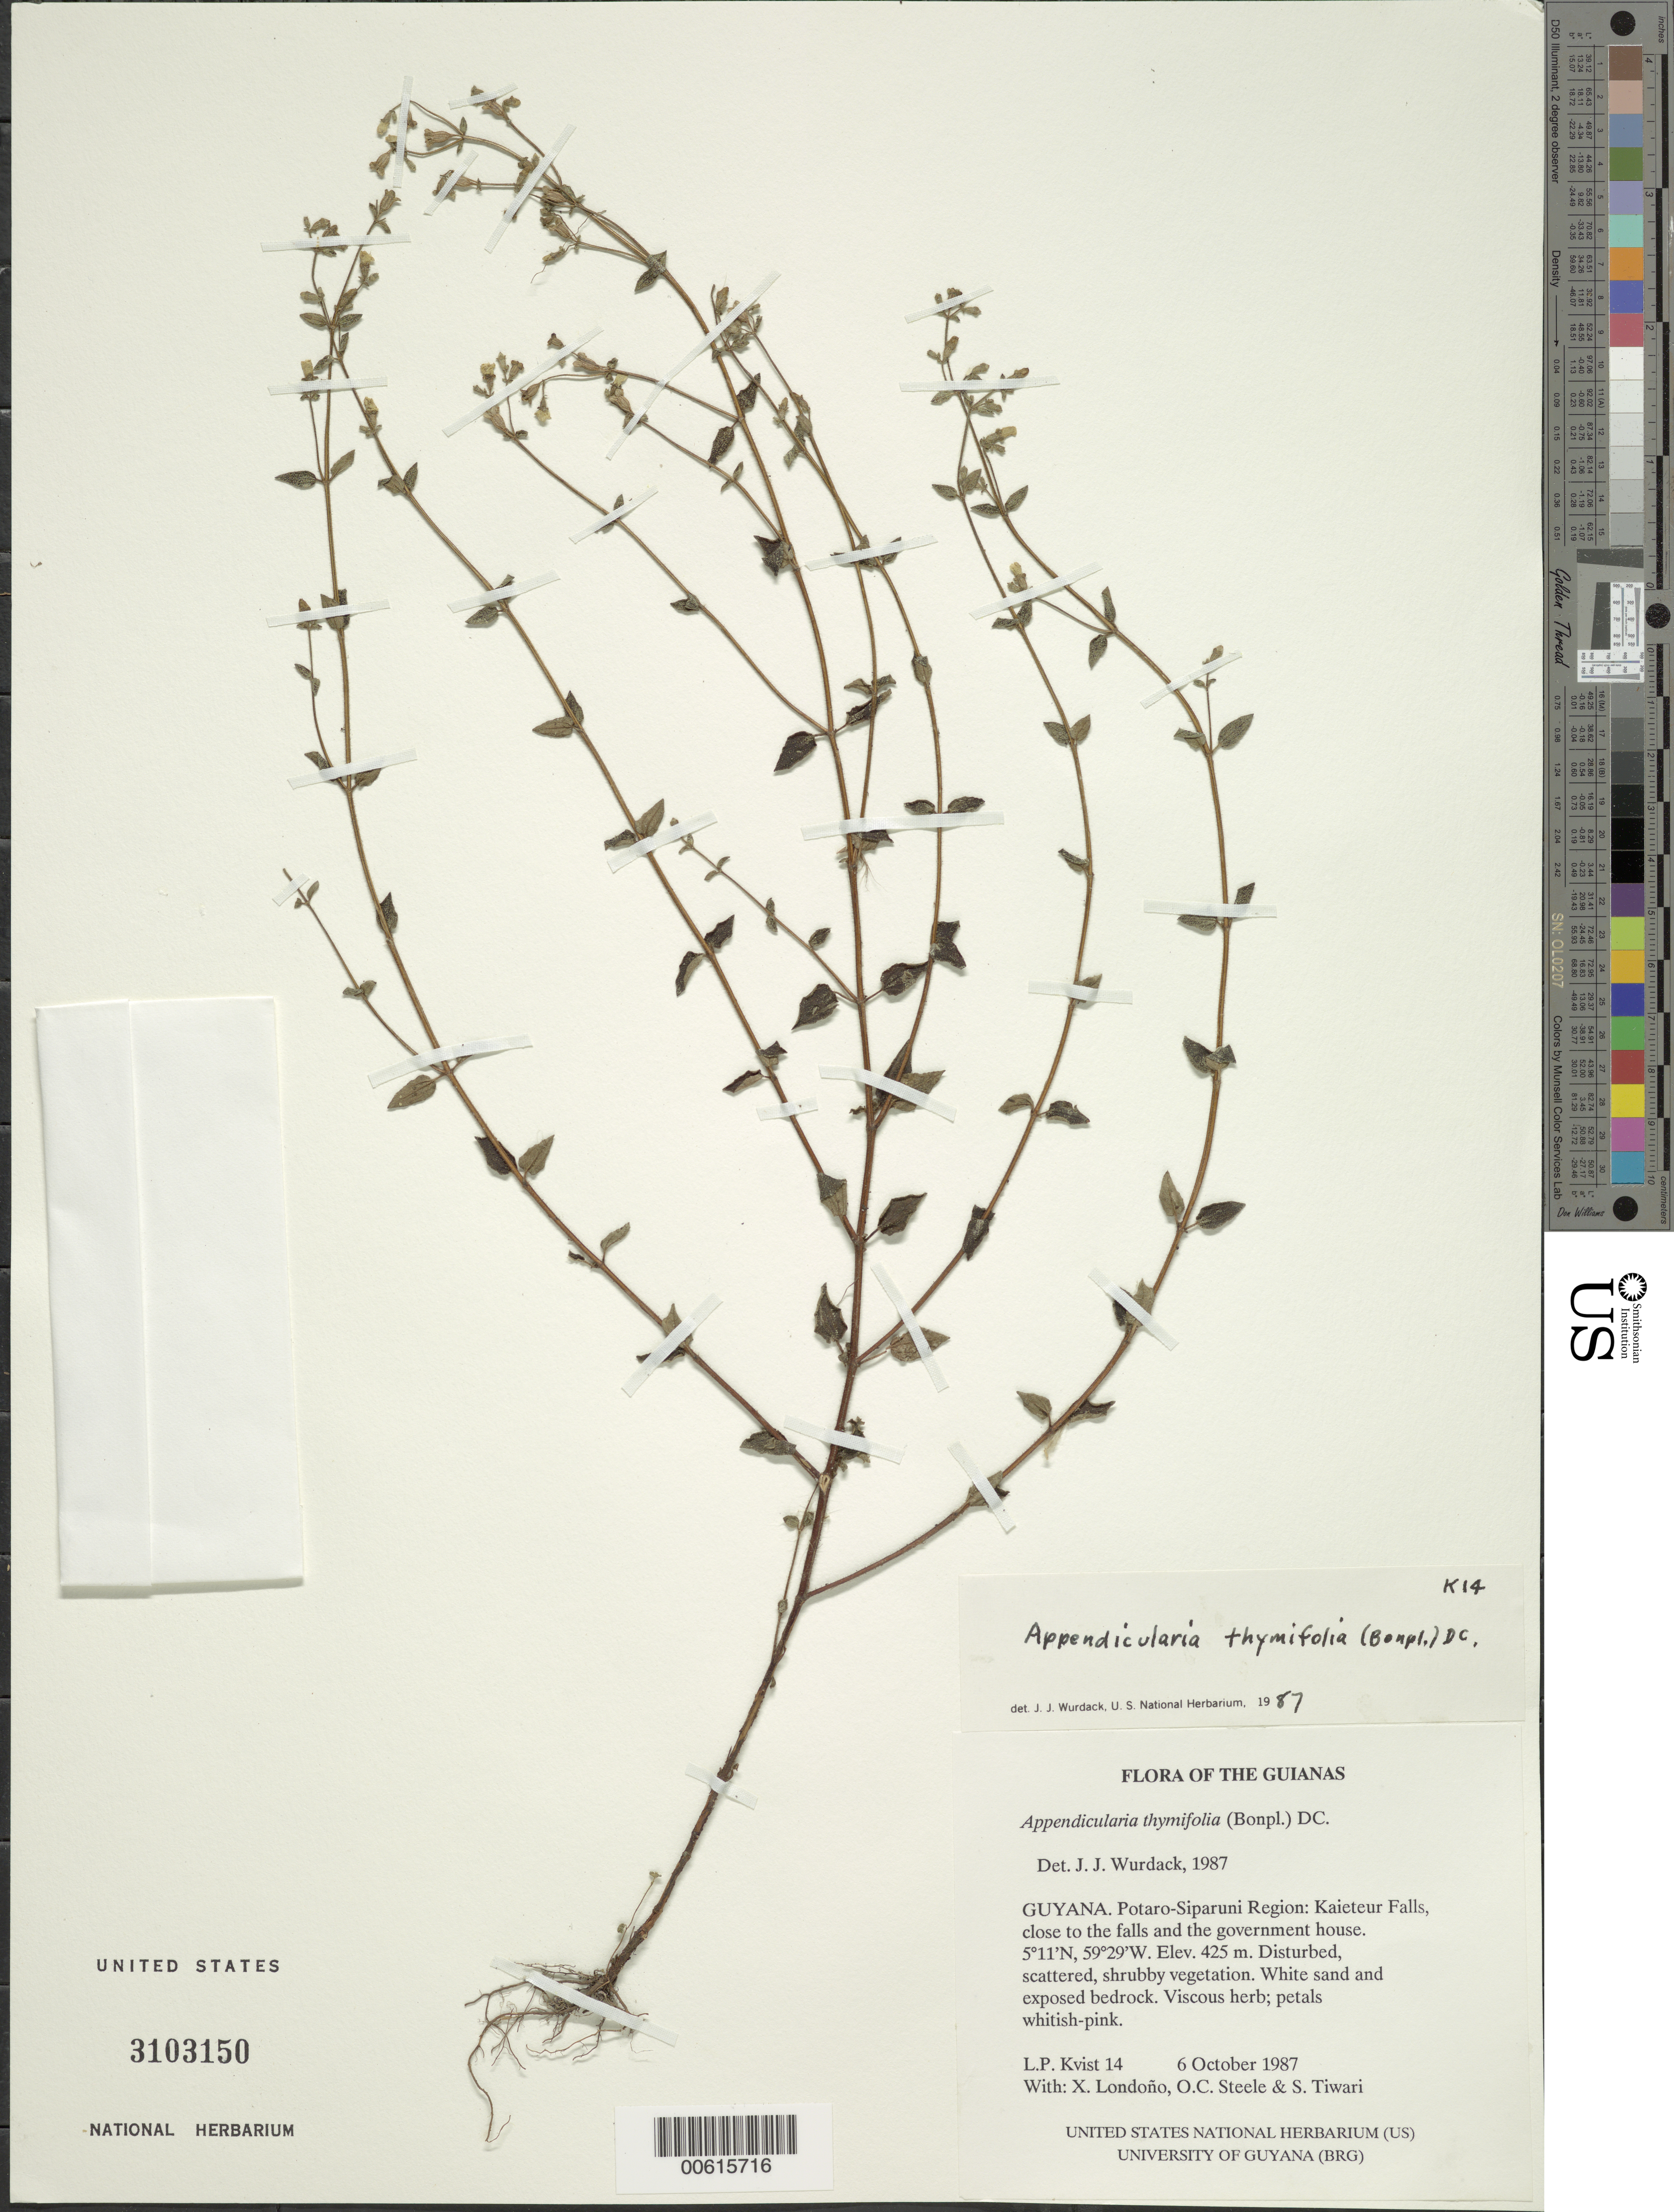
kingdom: Plantae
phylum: Tracheophyta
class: Magnoliopsida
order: Myrtales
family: Melastomataceae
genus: Appendicularia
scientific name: Appendicularia thymifolia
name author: (Bonpl.) DC.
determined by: Wurdack, John J., (US), US (UNITED STATES)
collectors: L. P. Kvist, X. Londoño, O. C. Steele & S. Tiwari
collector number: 14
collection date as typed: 6 October 1987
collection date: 1987-10-06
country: Guyana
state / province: Potaro-Siparuni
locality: Kaieteur Falls, close to the falls and the government house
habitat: Disturbed, scattered, shrubby vegetation. White sand and exposed bedrock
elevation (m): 425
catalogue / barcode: US 3103150